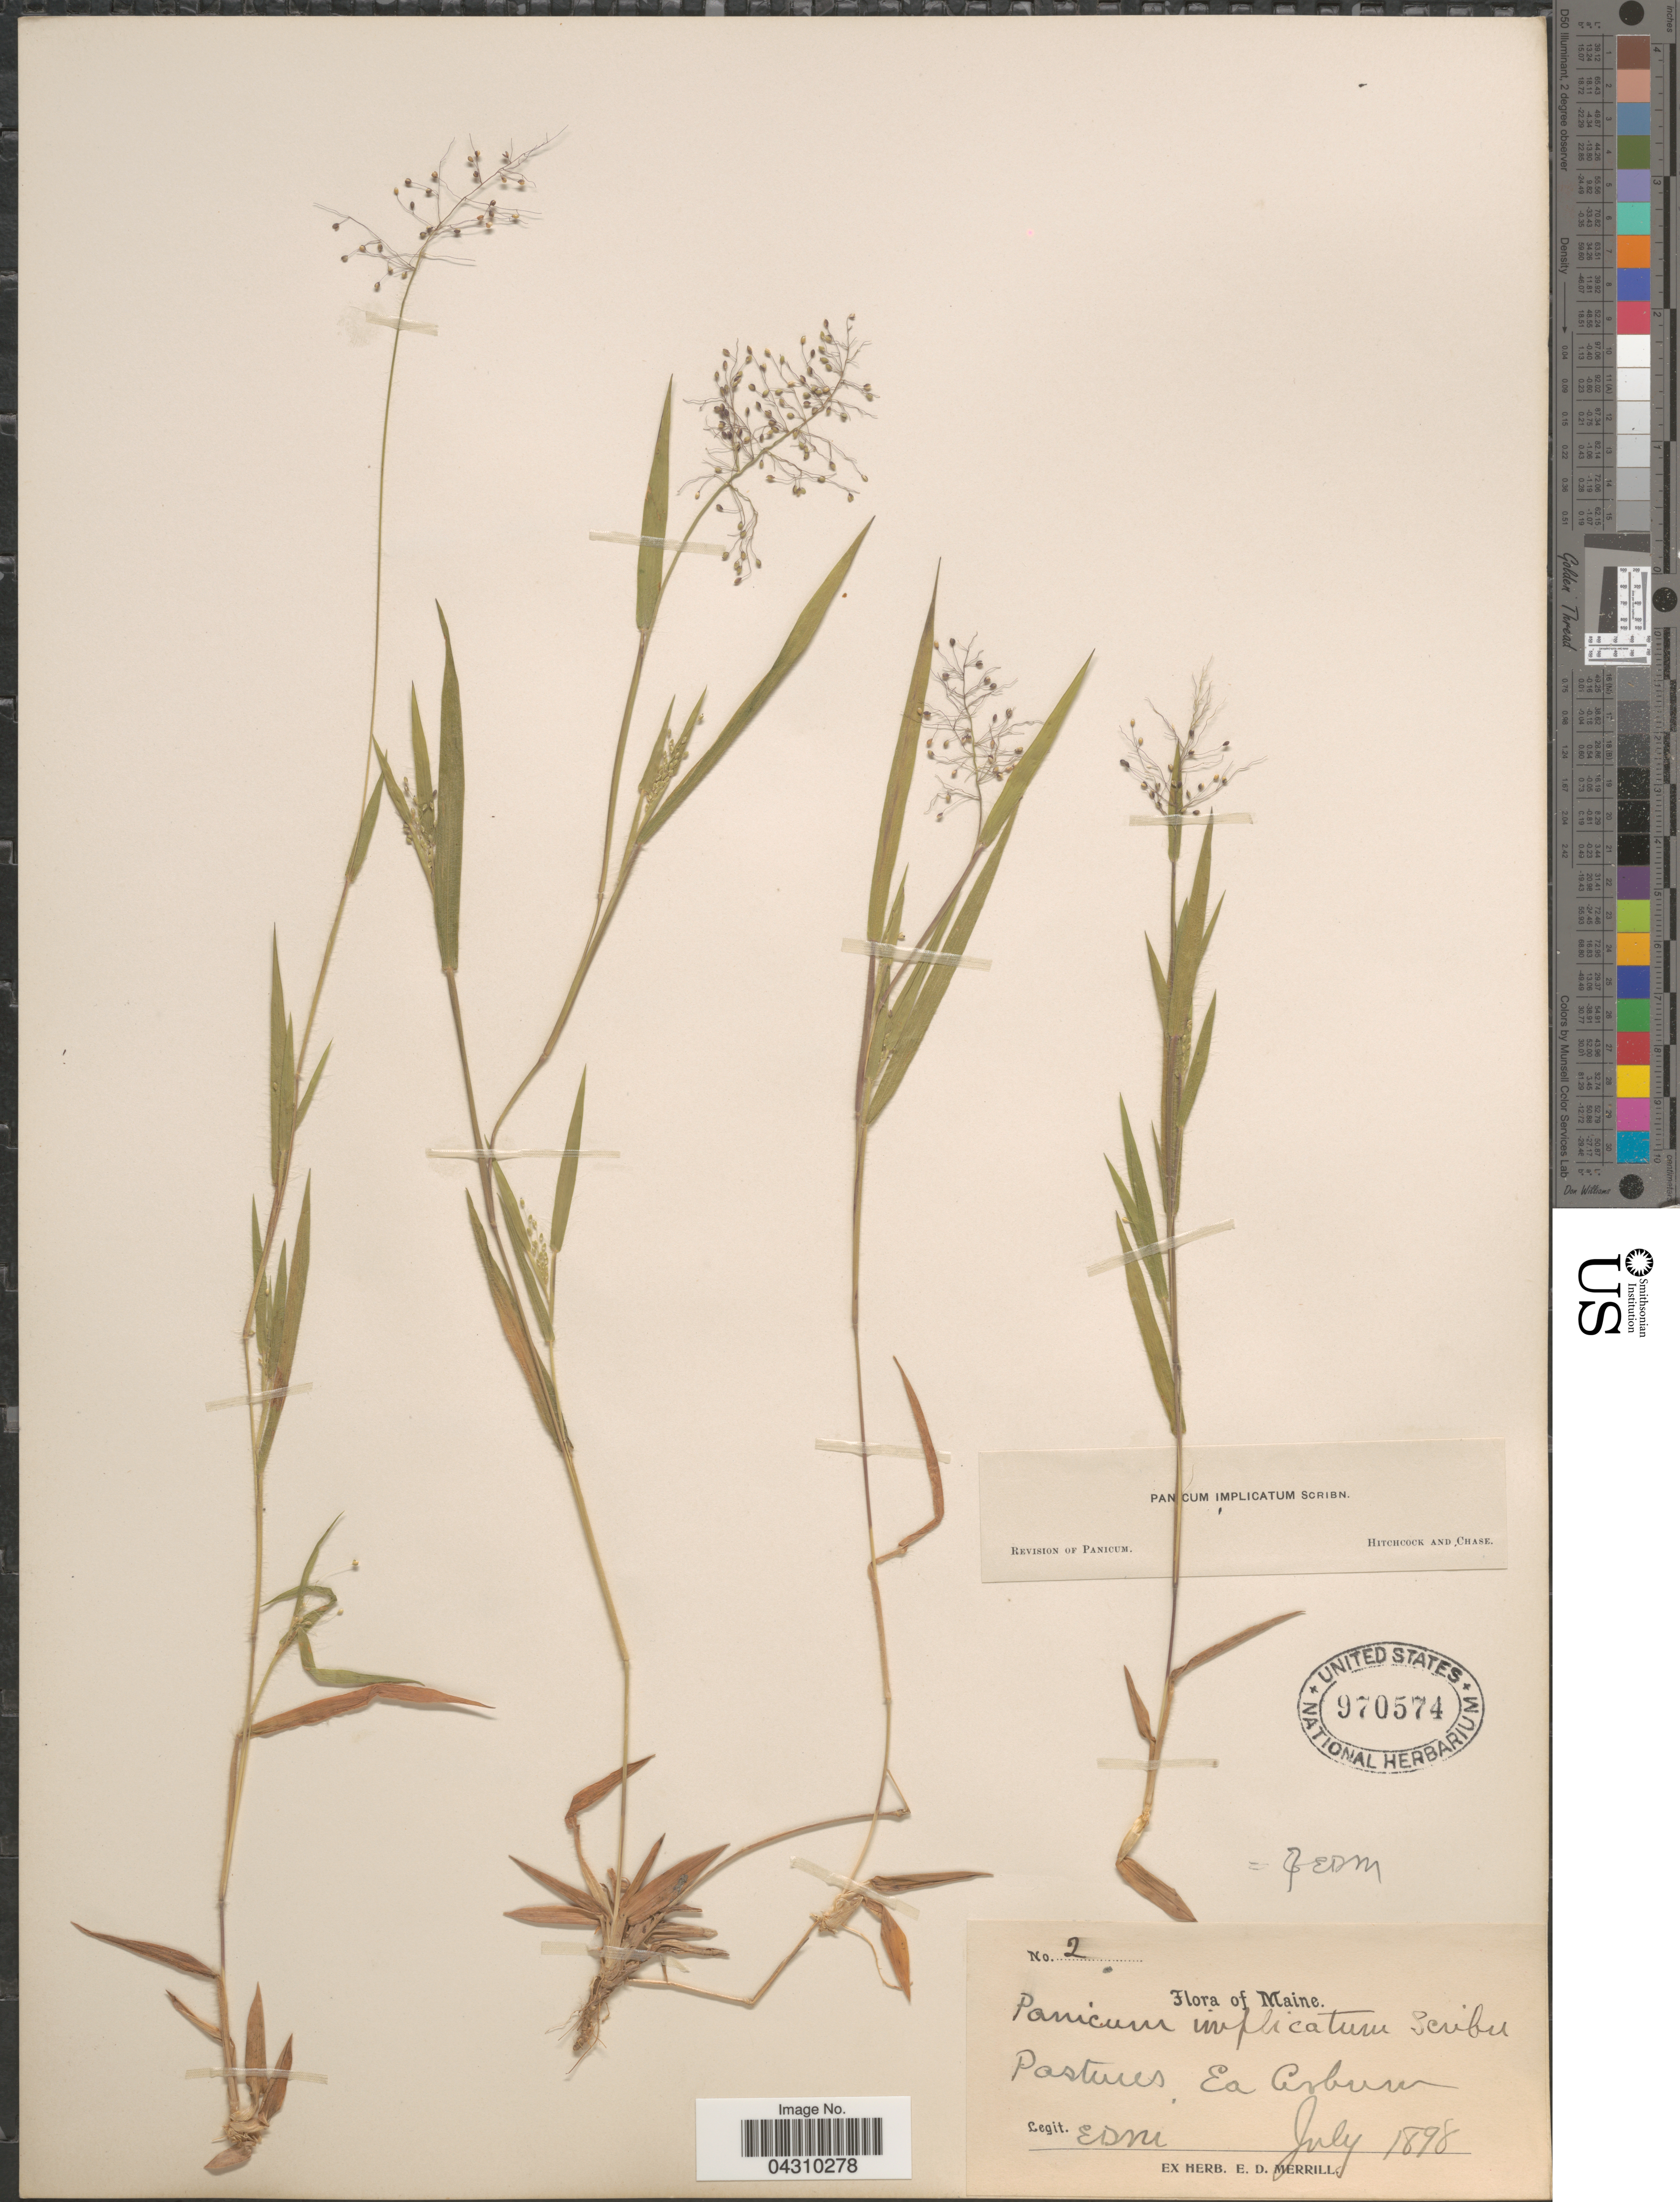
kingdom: Plantae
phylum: Tracheophyta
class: Liliopsida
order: Poales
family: Poaceae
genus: Dichanthelium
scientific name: Dichanthelium acuminatum var. acuminatum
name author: (Sw.) Gould & C.A. Clark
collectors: E. D. Merrill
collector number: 2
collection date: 1898-07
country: United States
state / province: Maine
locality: Pastures Ea Auburn.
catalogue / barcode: US 970574